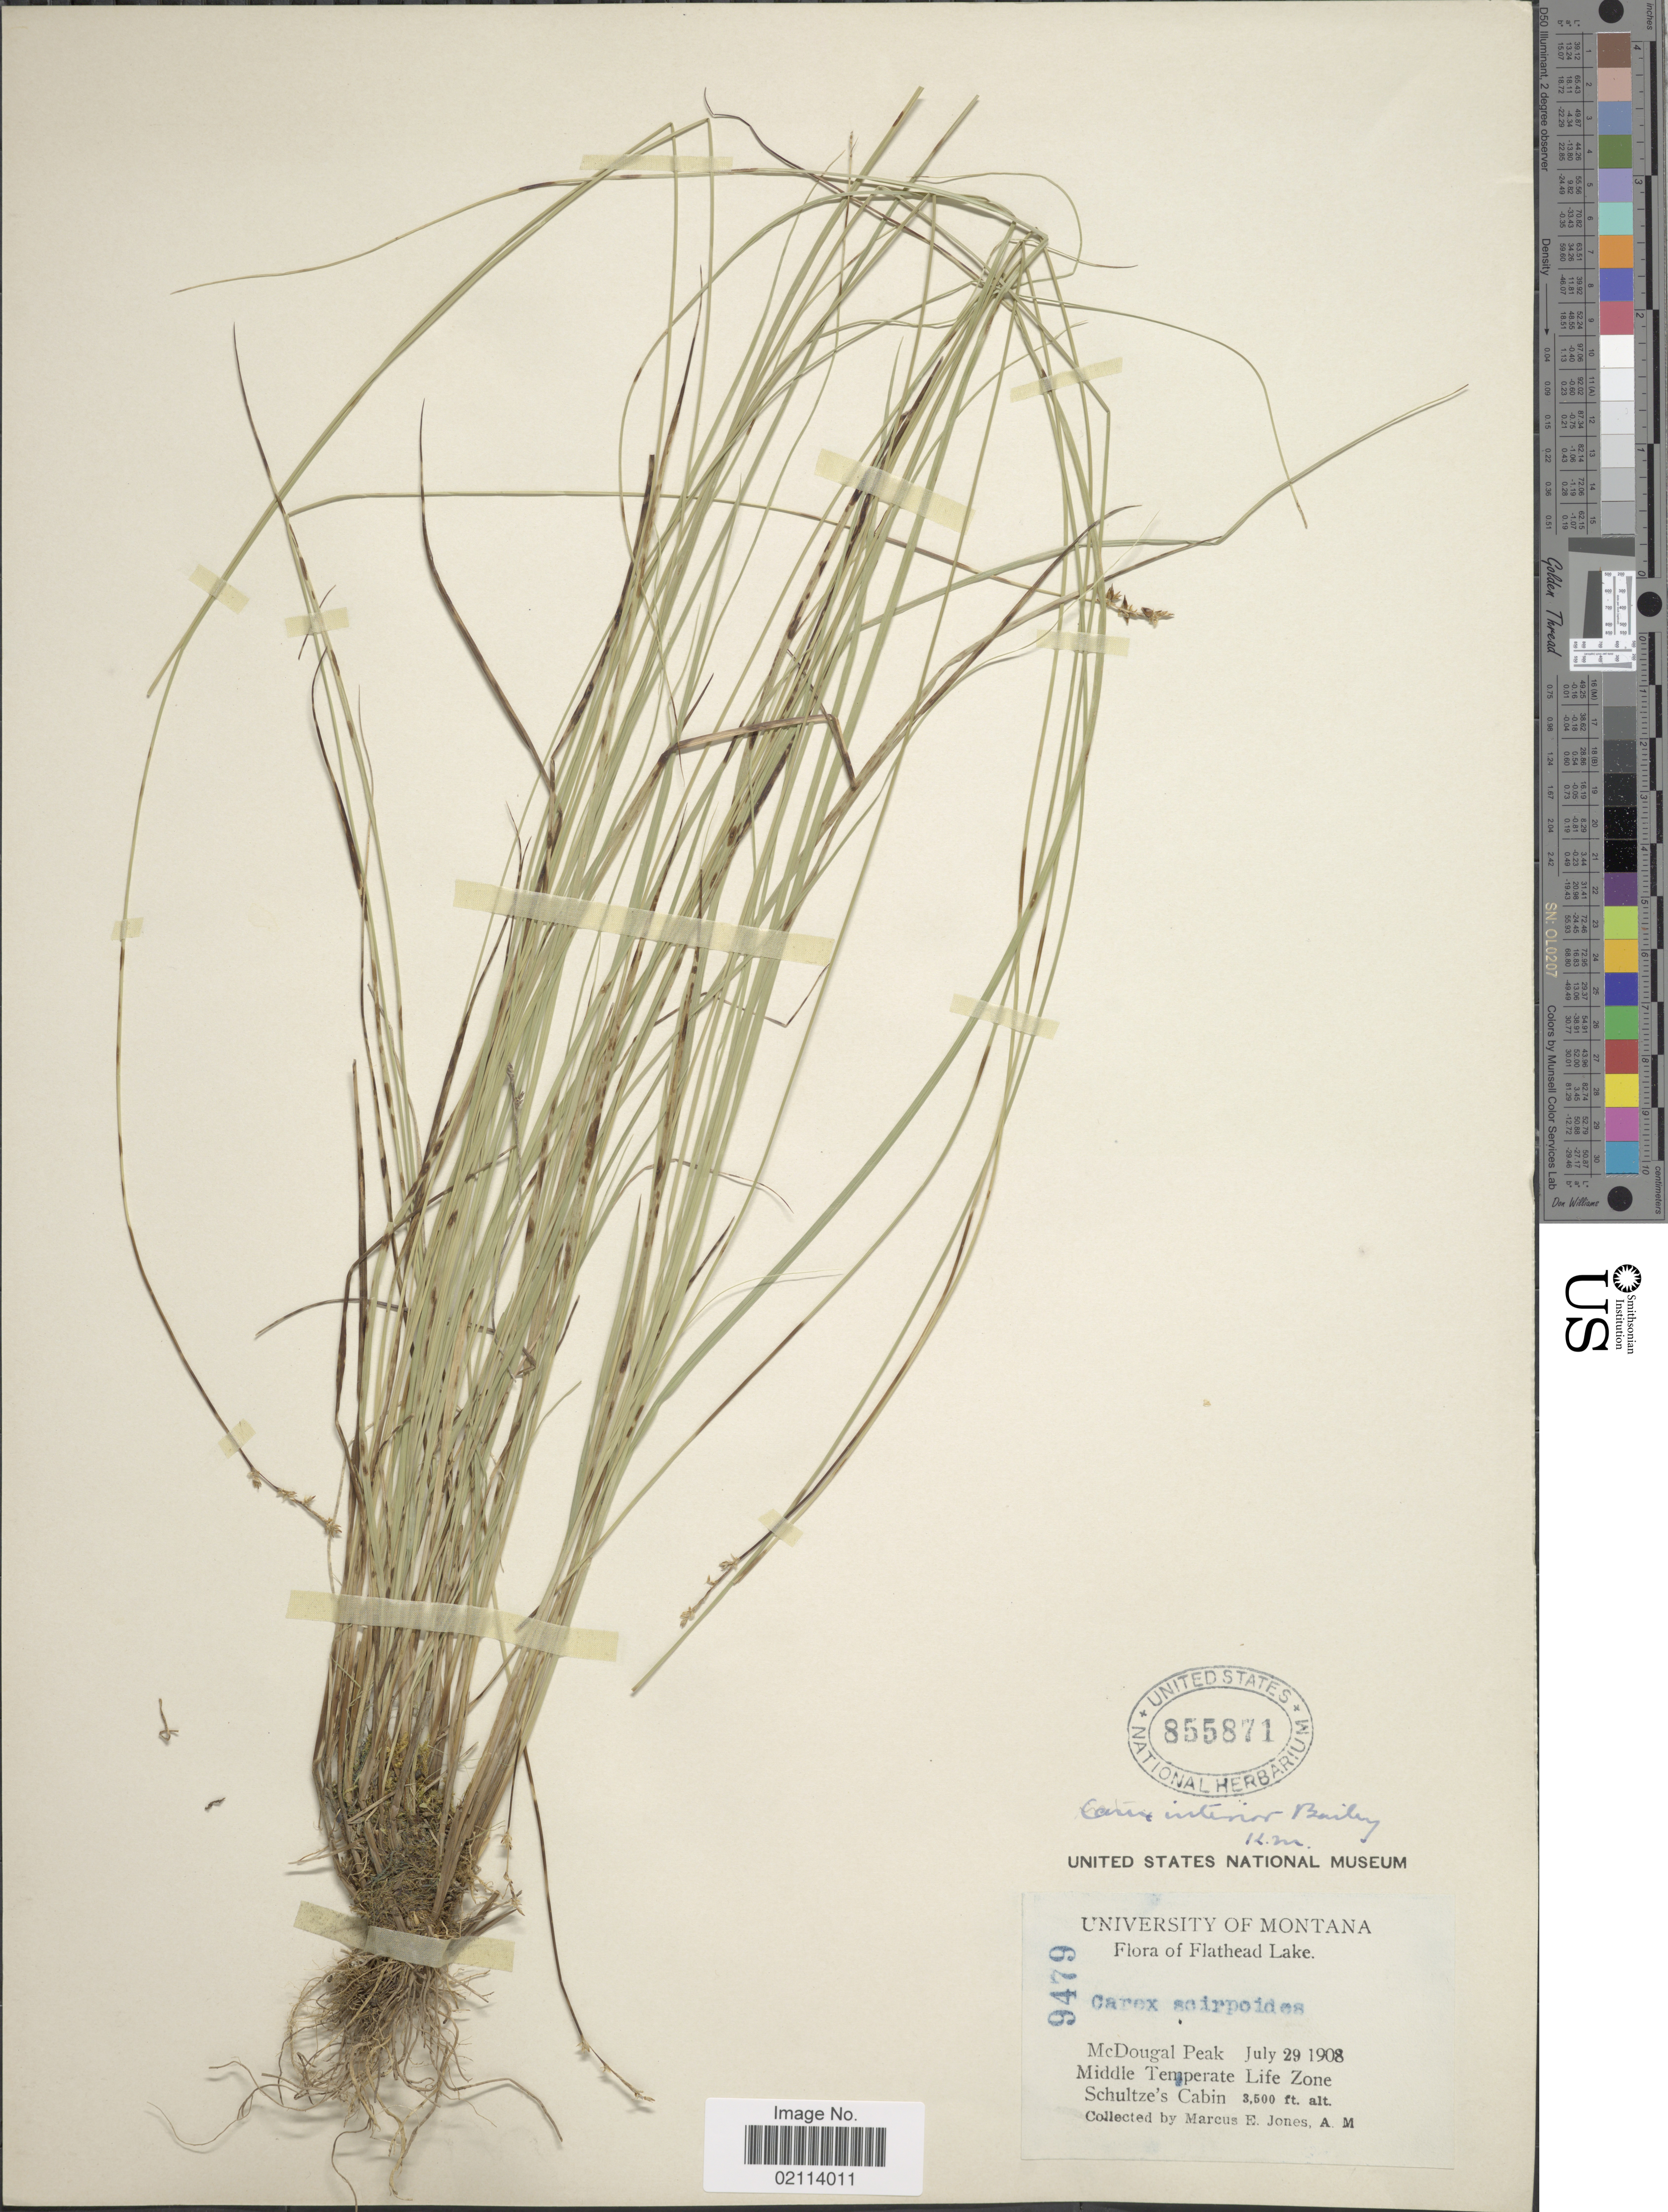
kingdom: Plantae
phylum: Tracheophyta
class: Liliopsida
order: Poales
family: Cyperaceae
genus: Carex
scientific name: Carex interior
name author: L.H. Bailey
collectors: M. E. Jones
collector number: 9479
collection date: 1908-07-29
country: United States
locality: Flathead Lake, McDougal Peak, Middle Temperate Life Zone, Schultze's Cabin.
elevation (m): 1067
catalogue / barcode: US 855871